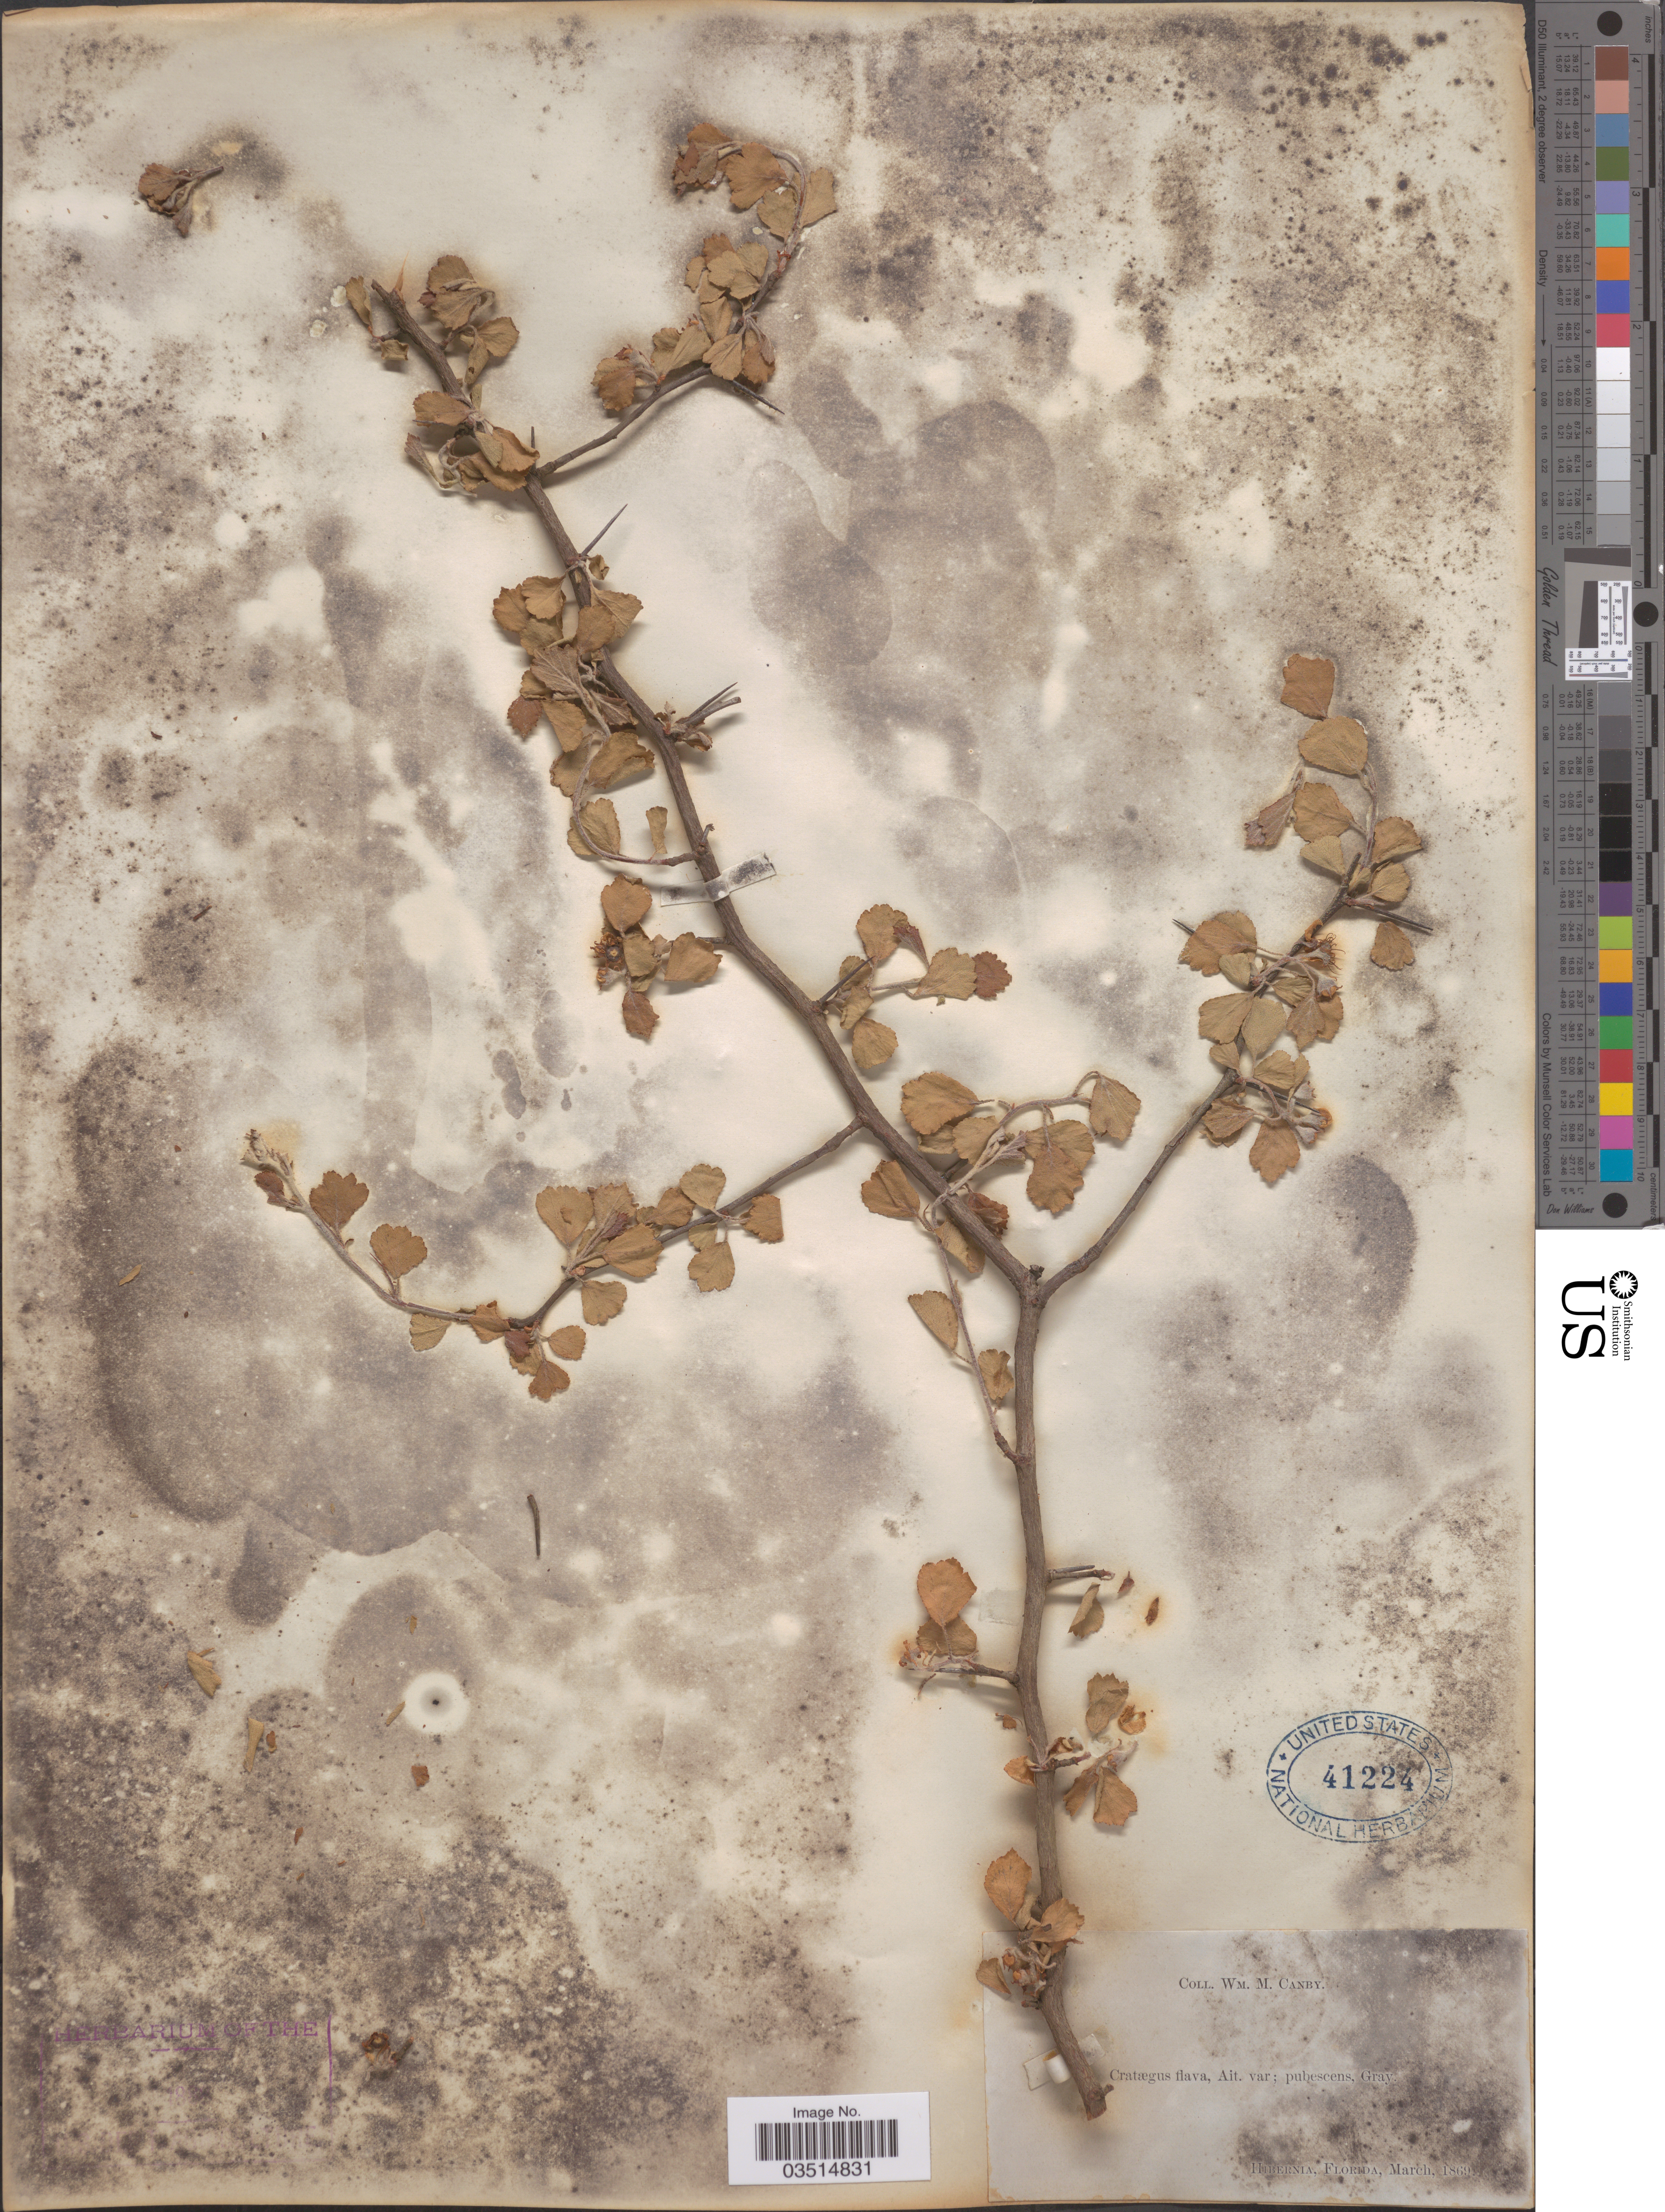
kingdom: Plantae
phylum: Tracheophyta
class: Magnoliopsida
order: Rosales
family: Rosaceae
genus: Crataegus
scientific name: Crataegus flava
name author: Aiton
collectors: W. M. Canby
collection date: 1869-03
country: United States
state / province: Florida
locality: Hibernia.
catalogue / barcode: US 41224